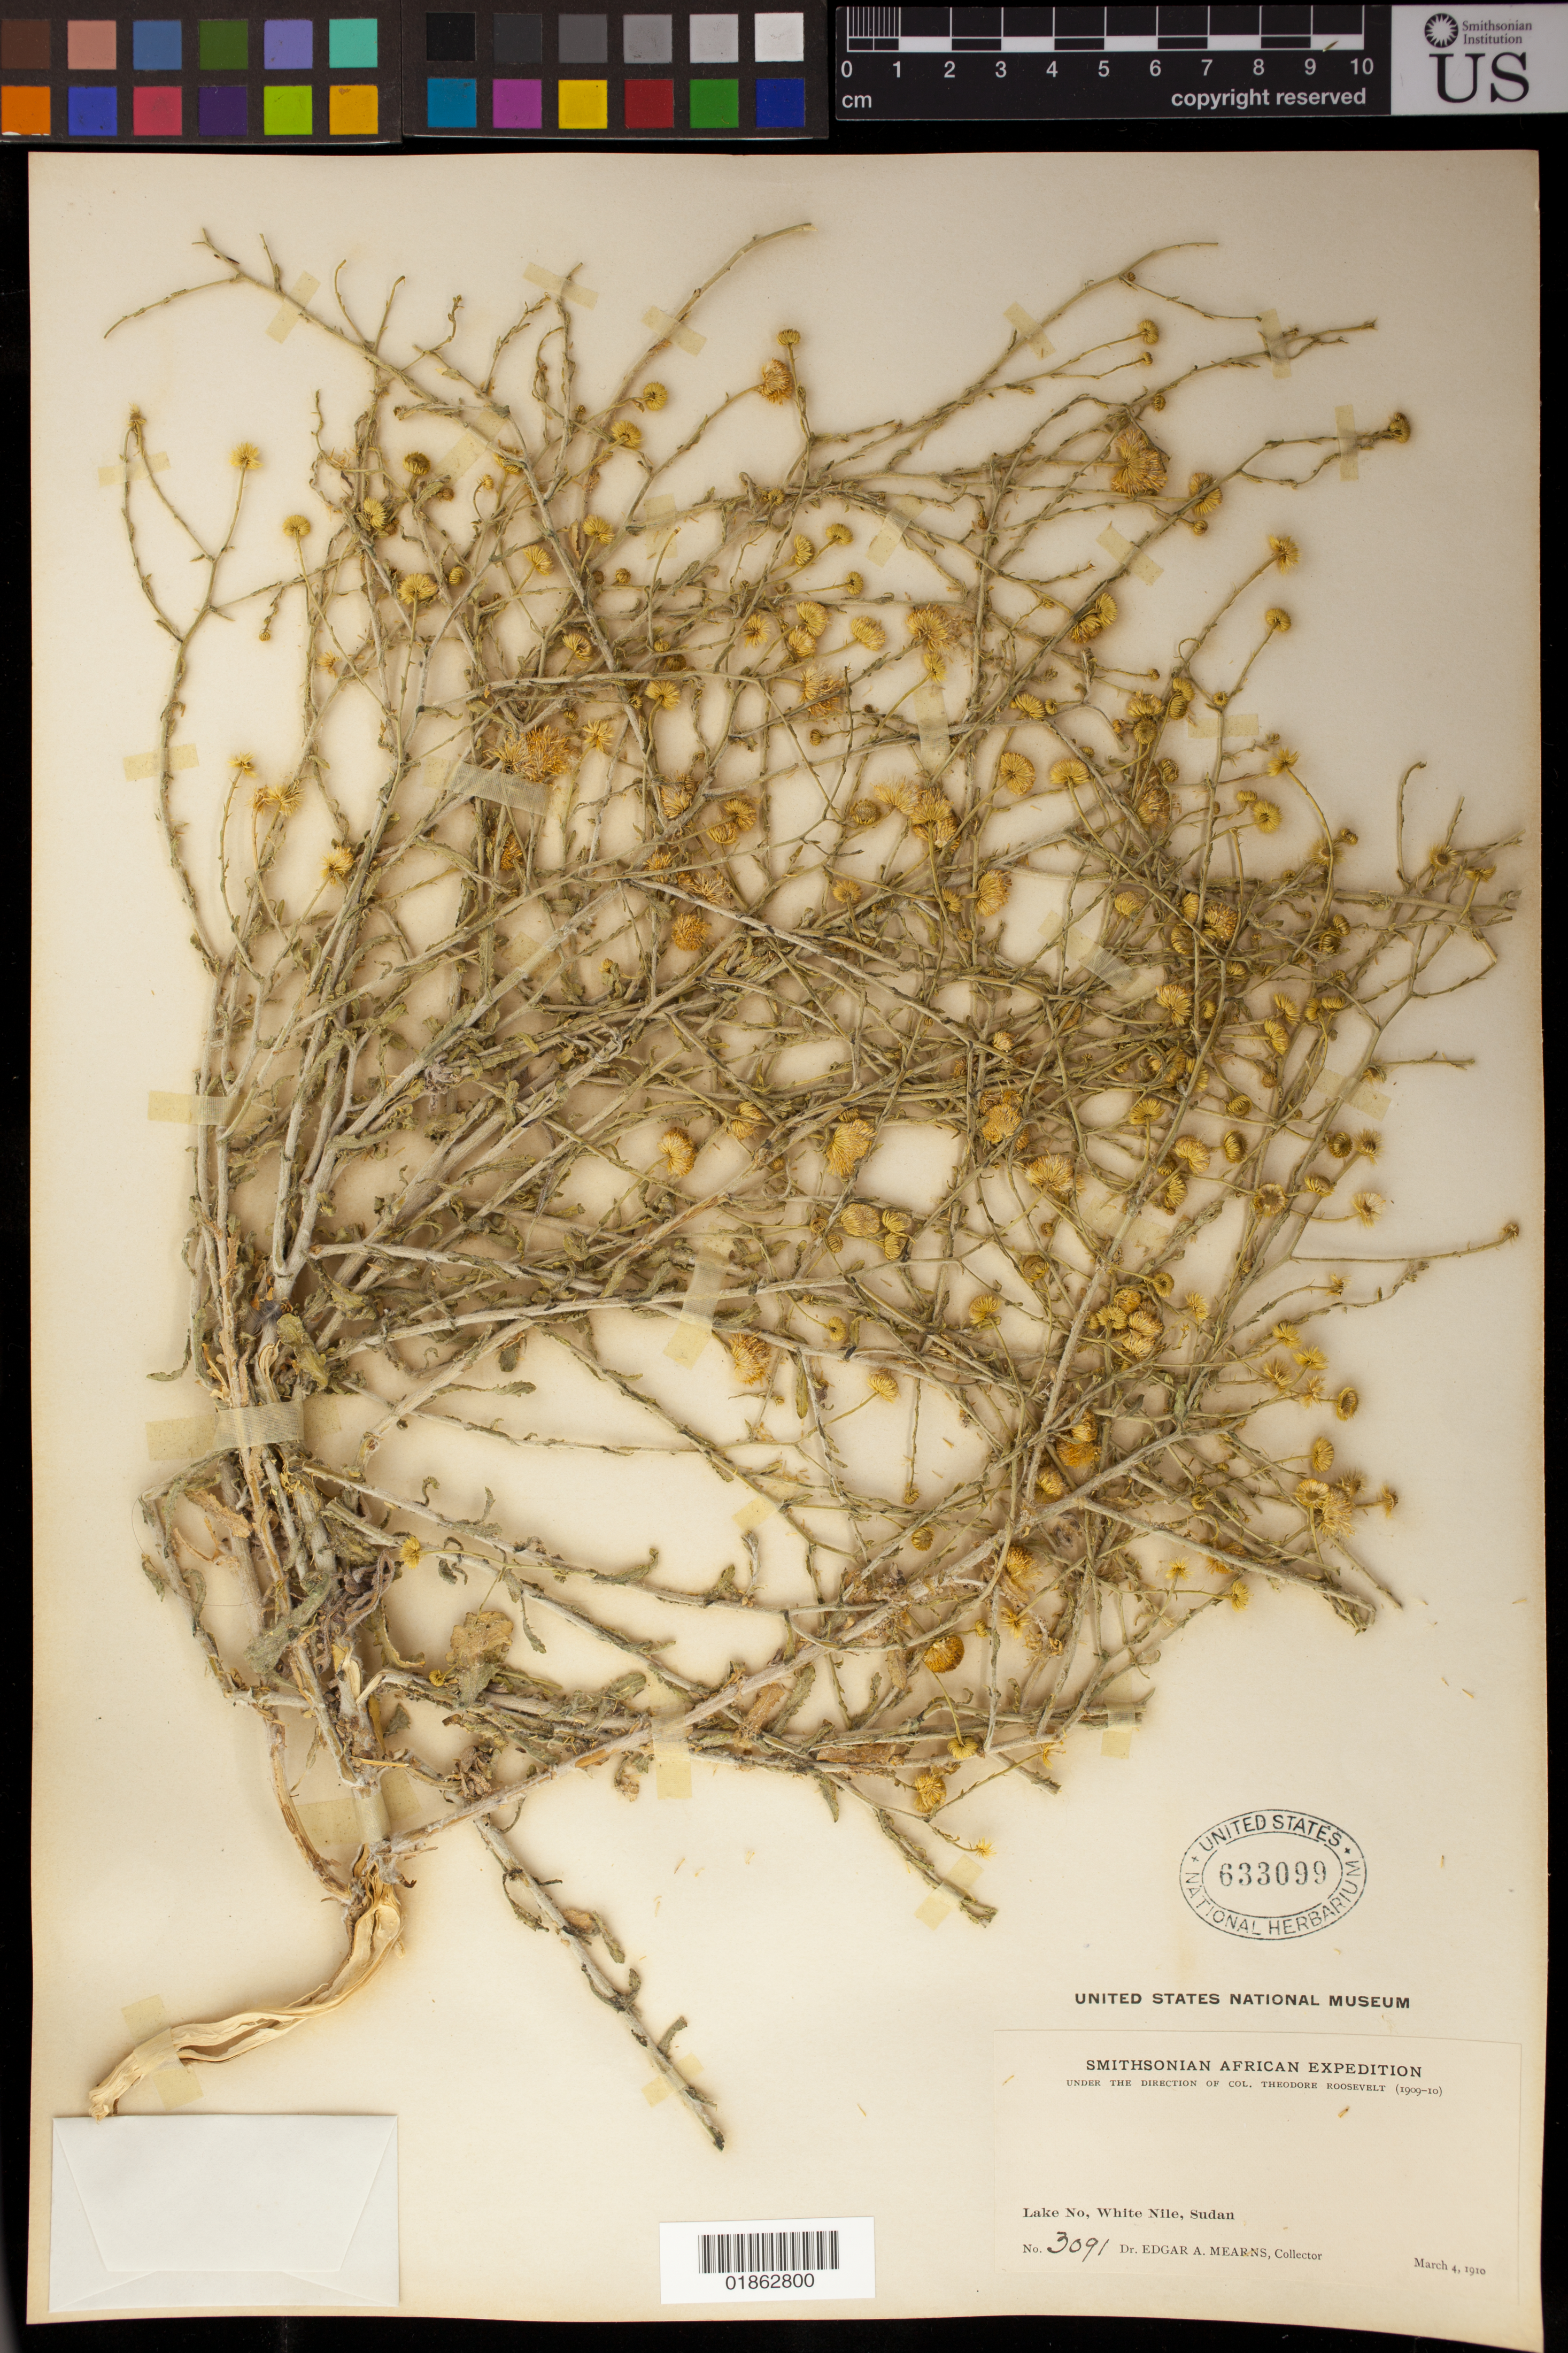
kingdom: Plantae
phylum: Tracheophyta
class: Magnoliopsida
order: Asterales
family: Asteraceae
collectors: E. A. Mearns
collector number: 3091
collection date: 1910-03-04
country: Sudan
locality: Lake No, White Nile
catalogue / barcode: US 633099